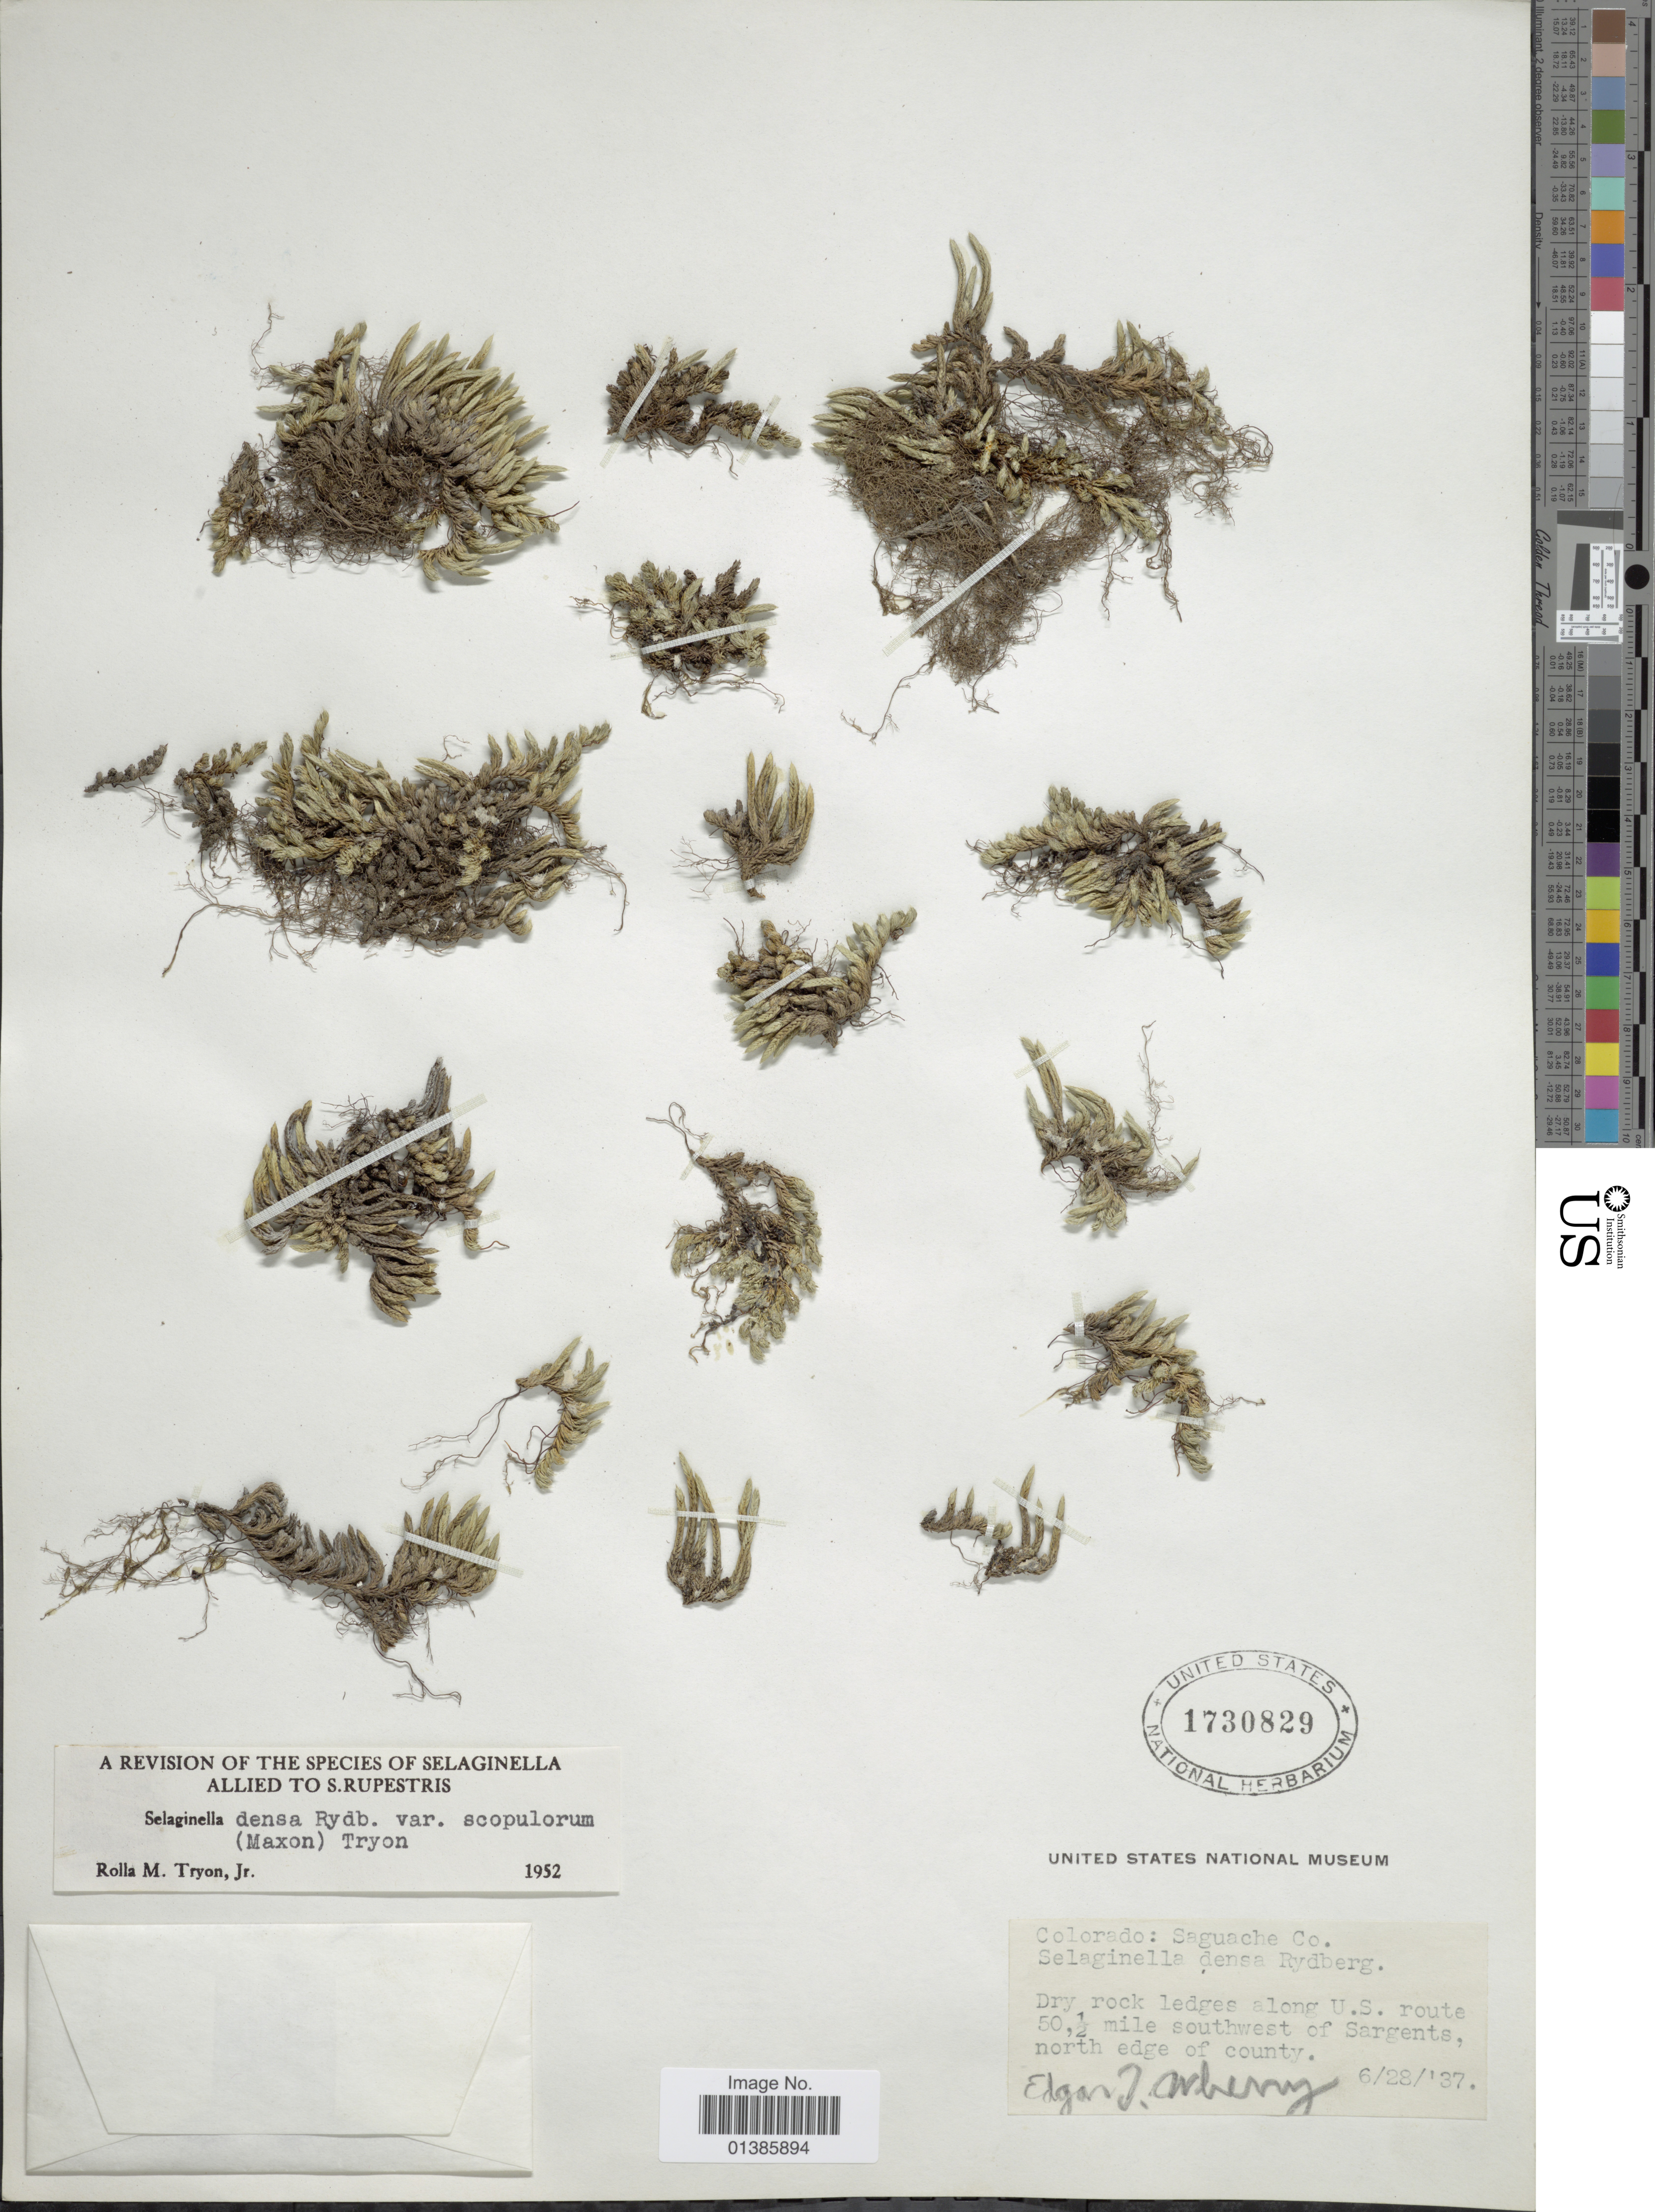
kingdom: Plantae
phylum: Tracheophyta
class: Lycopodiopsida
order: Selaginellales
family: Selaginellaceae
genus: Selaginella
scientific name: Selaginella densa var. scopulorum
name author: (Maxon) R.M. Tryon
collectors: E. Wherry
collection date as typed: Transcribed d/m/y: 28/6/37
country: United States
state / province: Colorado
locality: Saguache Co. Dry rock ledges along U.S. route 50,½ mile southwest of Sargents, north edge of county.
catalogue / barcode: US 1730829